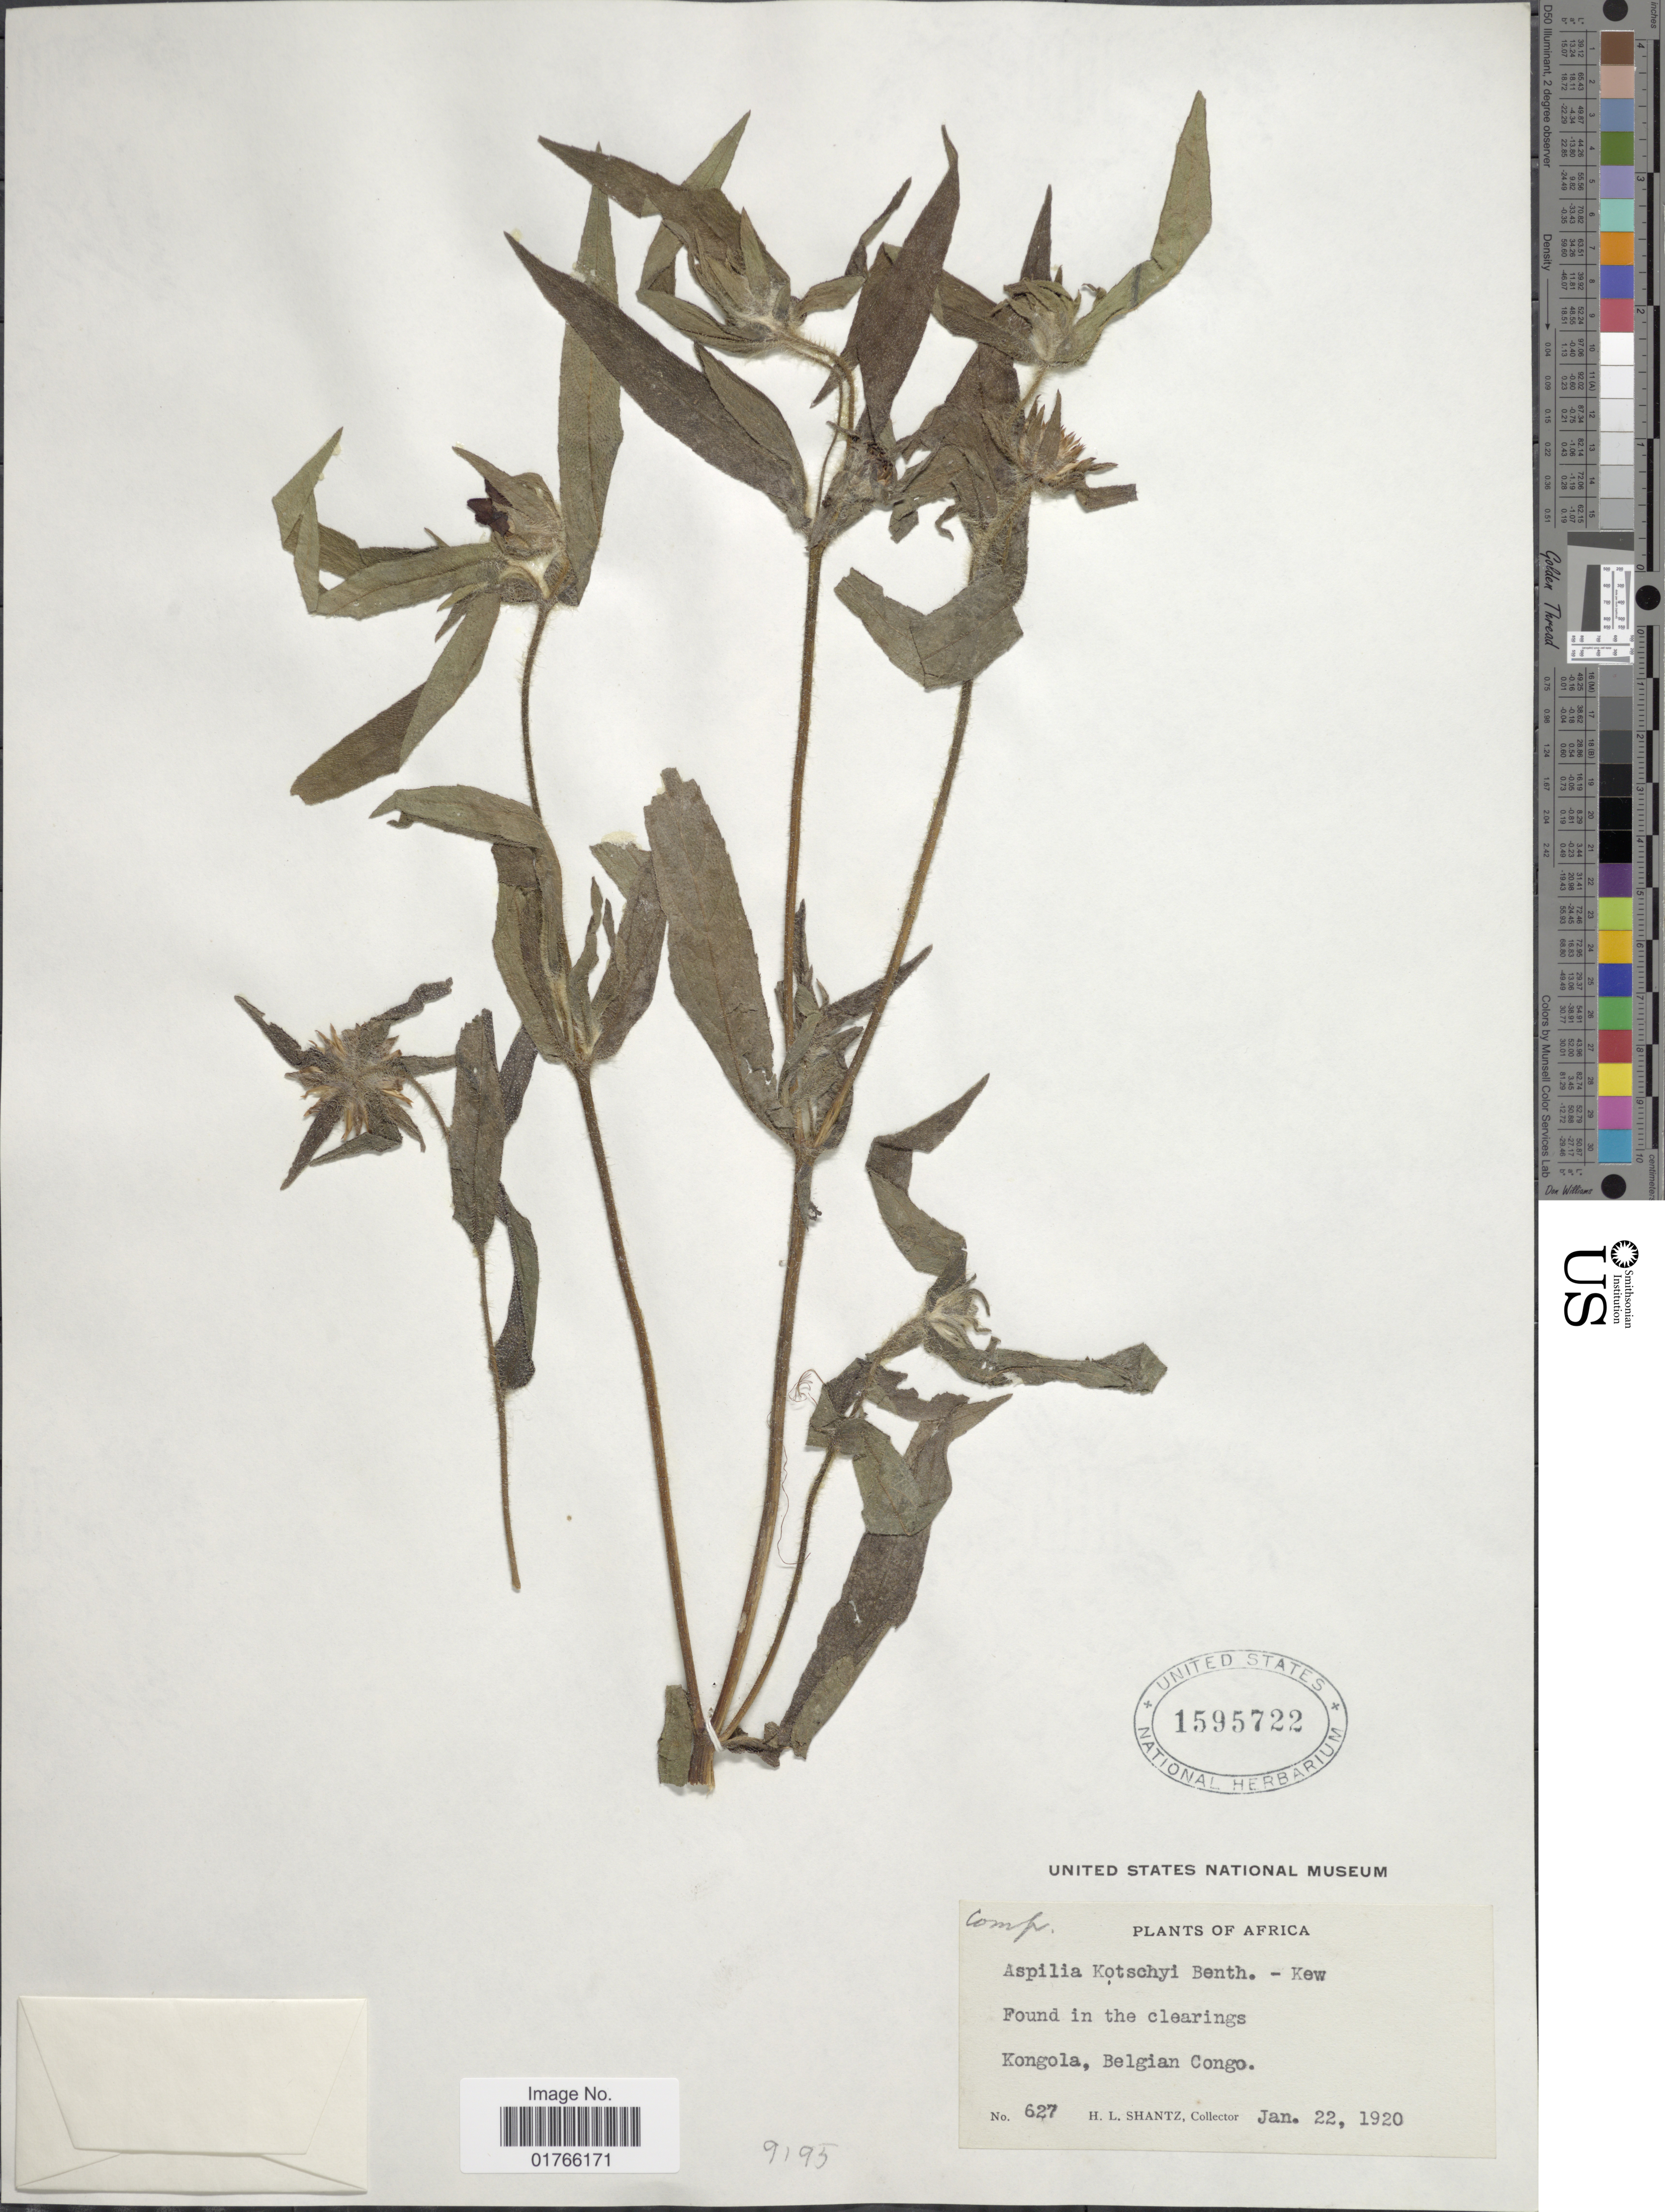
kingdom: Plantae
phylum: Tracheophyta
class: Magnoliopsida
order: Asterales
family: Asteraceae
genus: Aspilia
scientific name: Aspilia kotschyi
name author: (Sch. Bip.) Oliv.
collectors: H. Shantz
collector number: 627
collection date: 1920-01-22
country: Congo, Democratic Republic of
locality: Africa, Kongola, Belgian Congo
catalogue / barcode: US 1595722